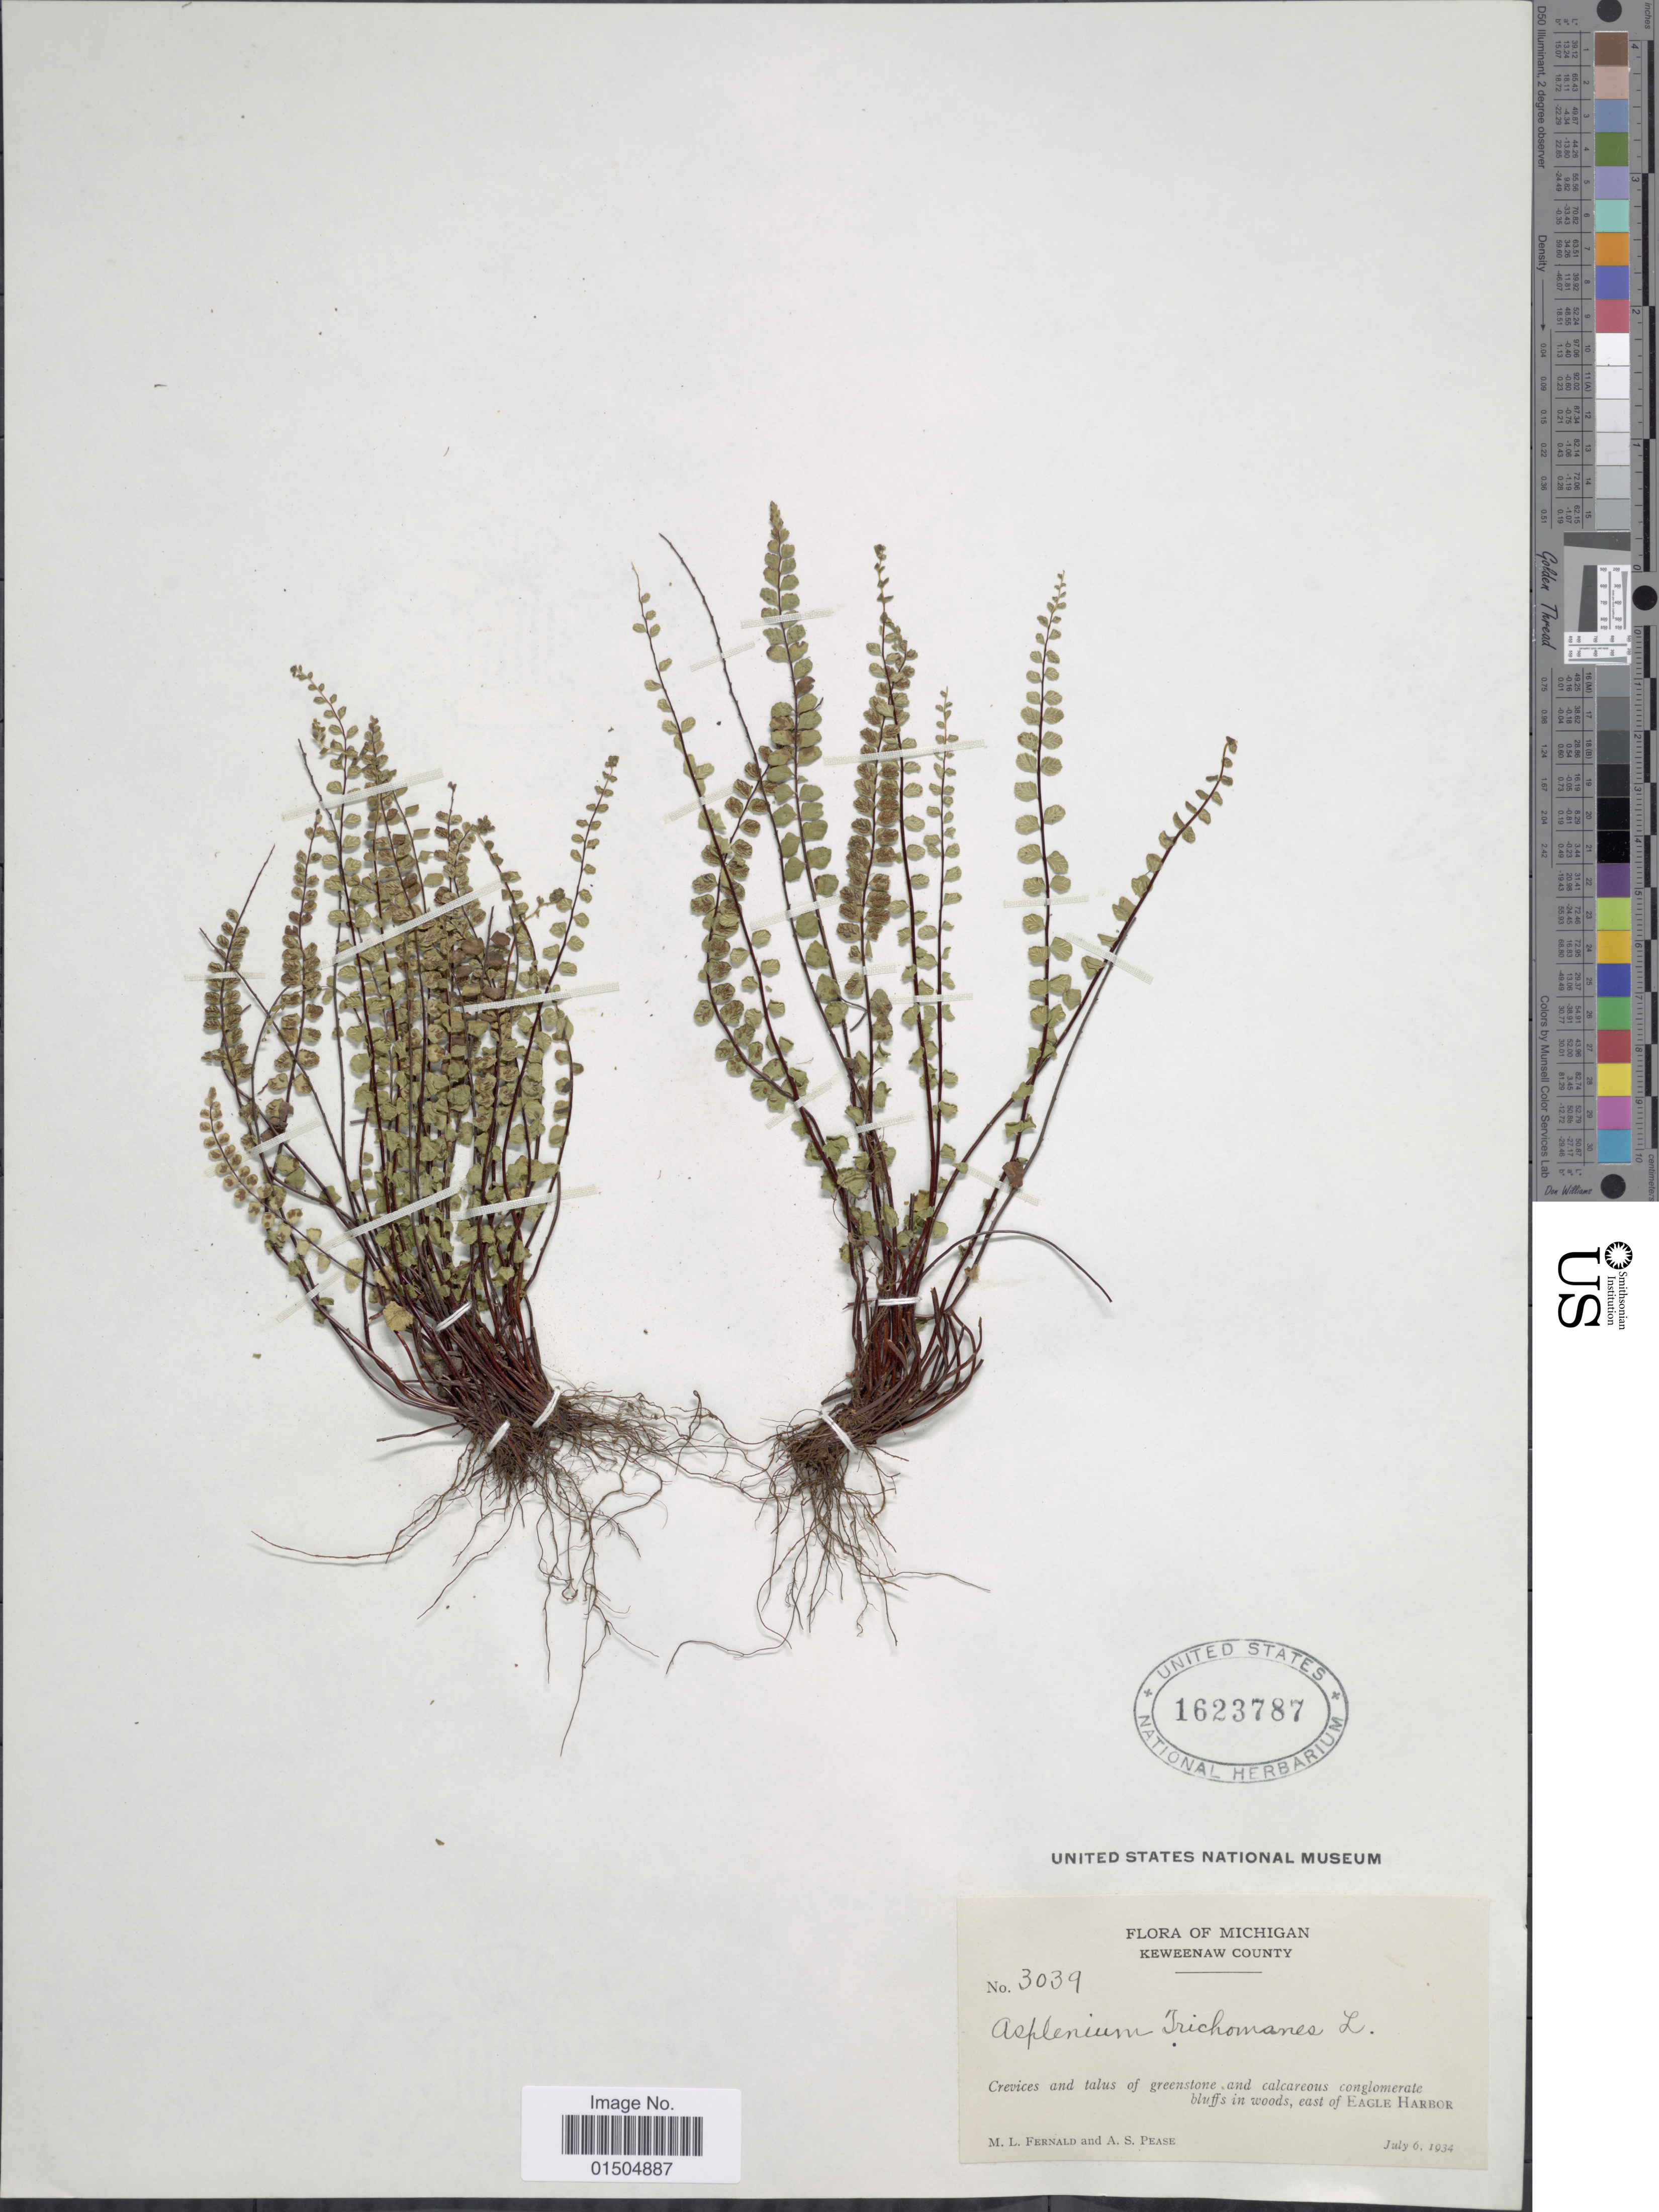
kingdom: Plantae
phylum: Tracheophyta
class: Polypodiopsida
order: Polypodiales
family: Aspleniaceae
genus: Asplenium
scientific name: Asplenium trichomanes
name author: L.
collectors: M. L. Fernald & A. S. Pease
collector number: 3039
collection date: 1934-07-06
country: United States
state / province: Michigan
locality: Keweenaw County. Crevices and talus of greenstone and calcareous conglomerate bluffs in woods, east of Eagle Harbor.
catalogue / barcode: US 1623787